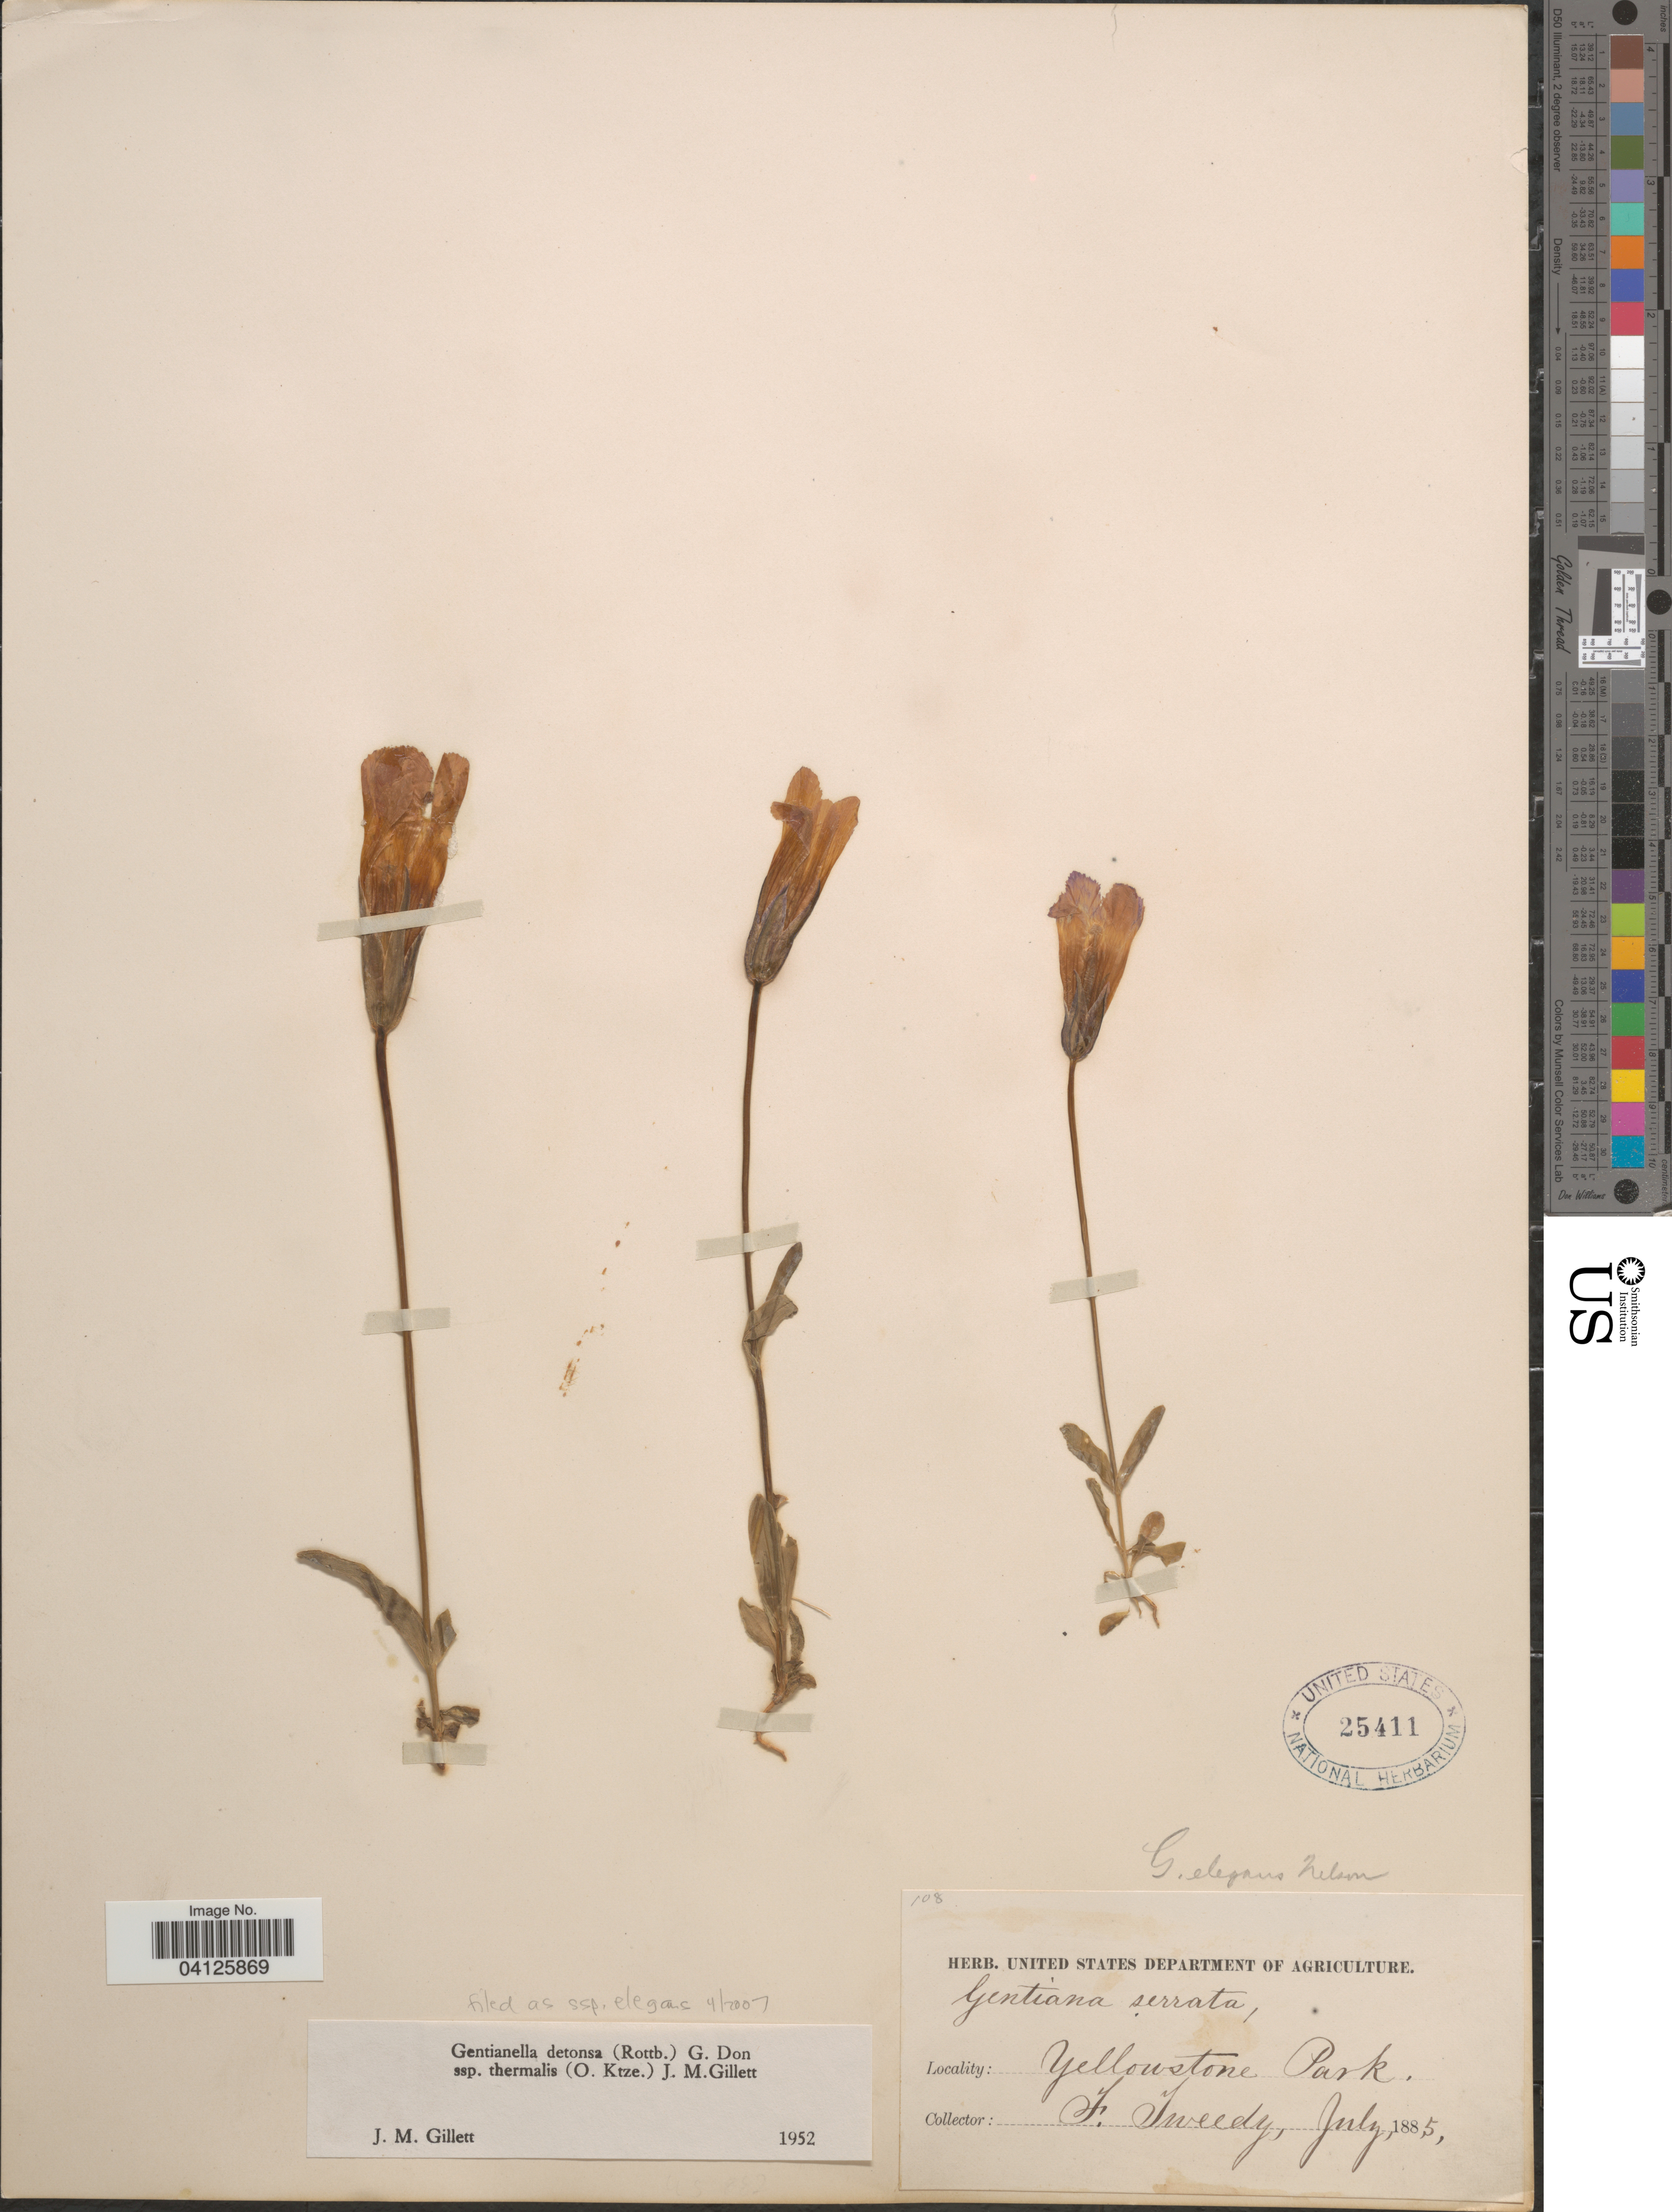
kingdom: Plantae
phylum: Tracheophyta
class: Magnoliopsida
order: Gentianales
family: Gentianaceae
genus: Gentianella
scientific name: Gentianella detonsa subsp. elegans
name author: (A. Gray) J.M. Gillett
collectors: F. Tweedy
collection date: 1885-07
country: United States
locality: Yellowstone Park.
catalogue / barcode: US 25411